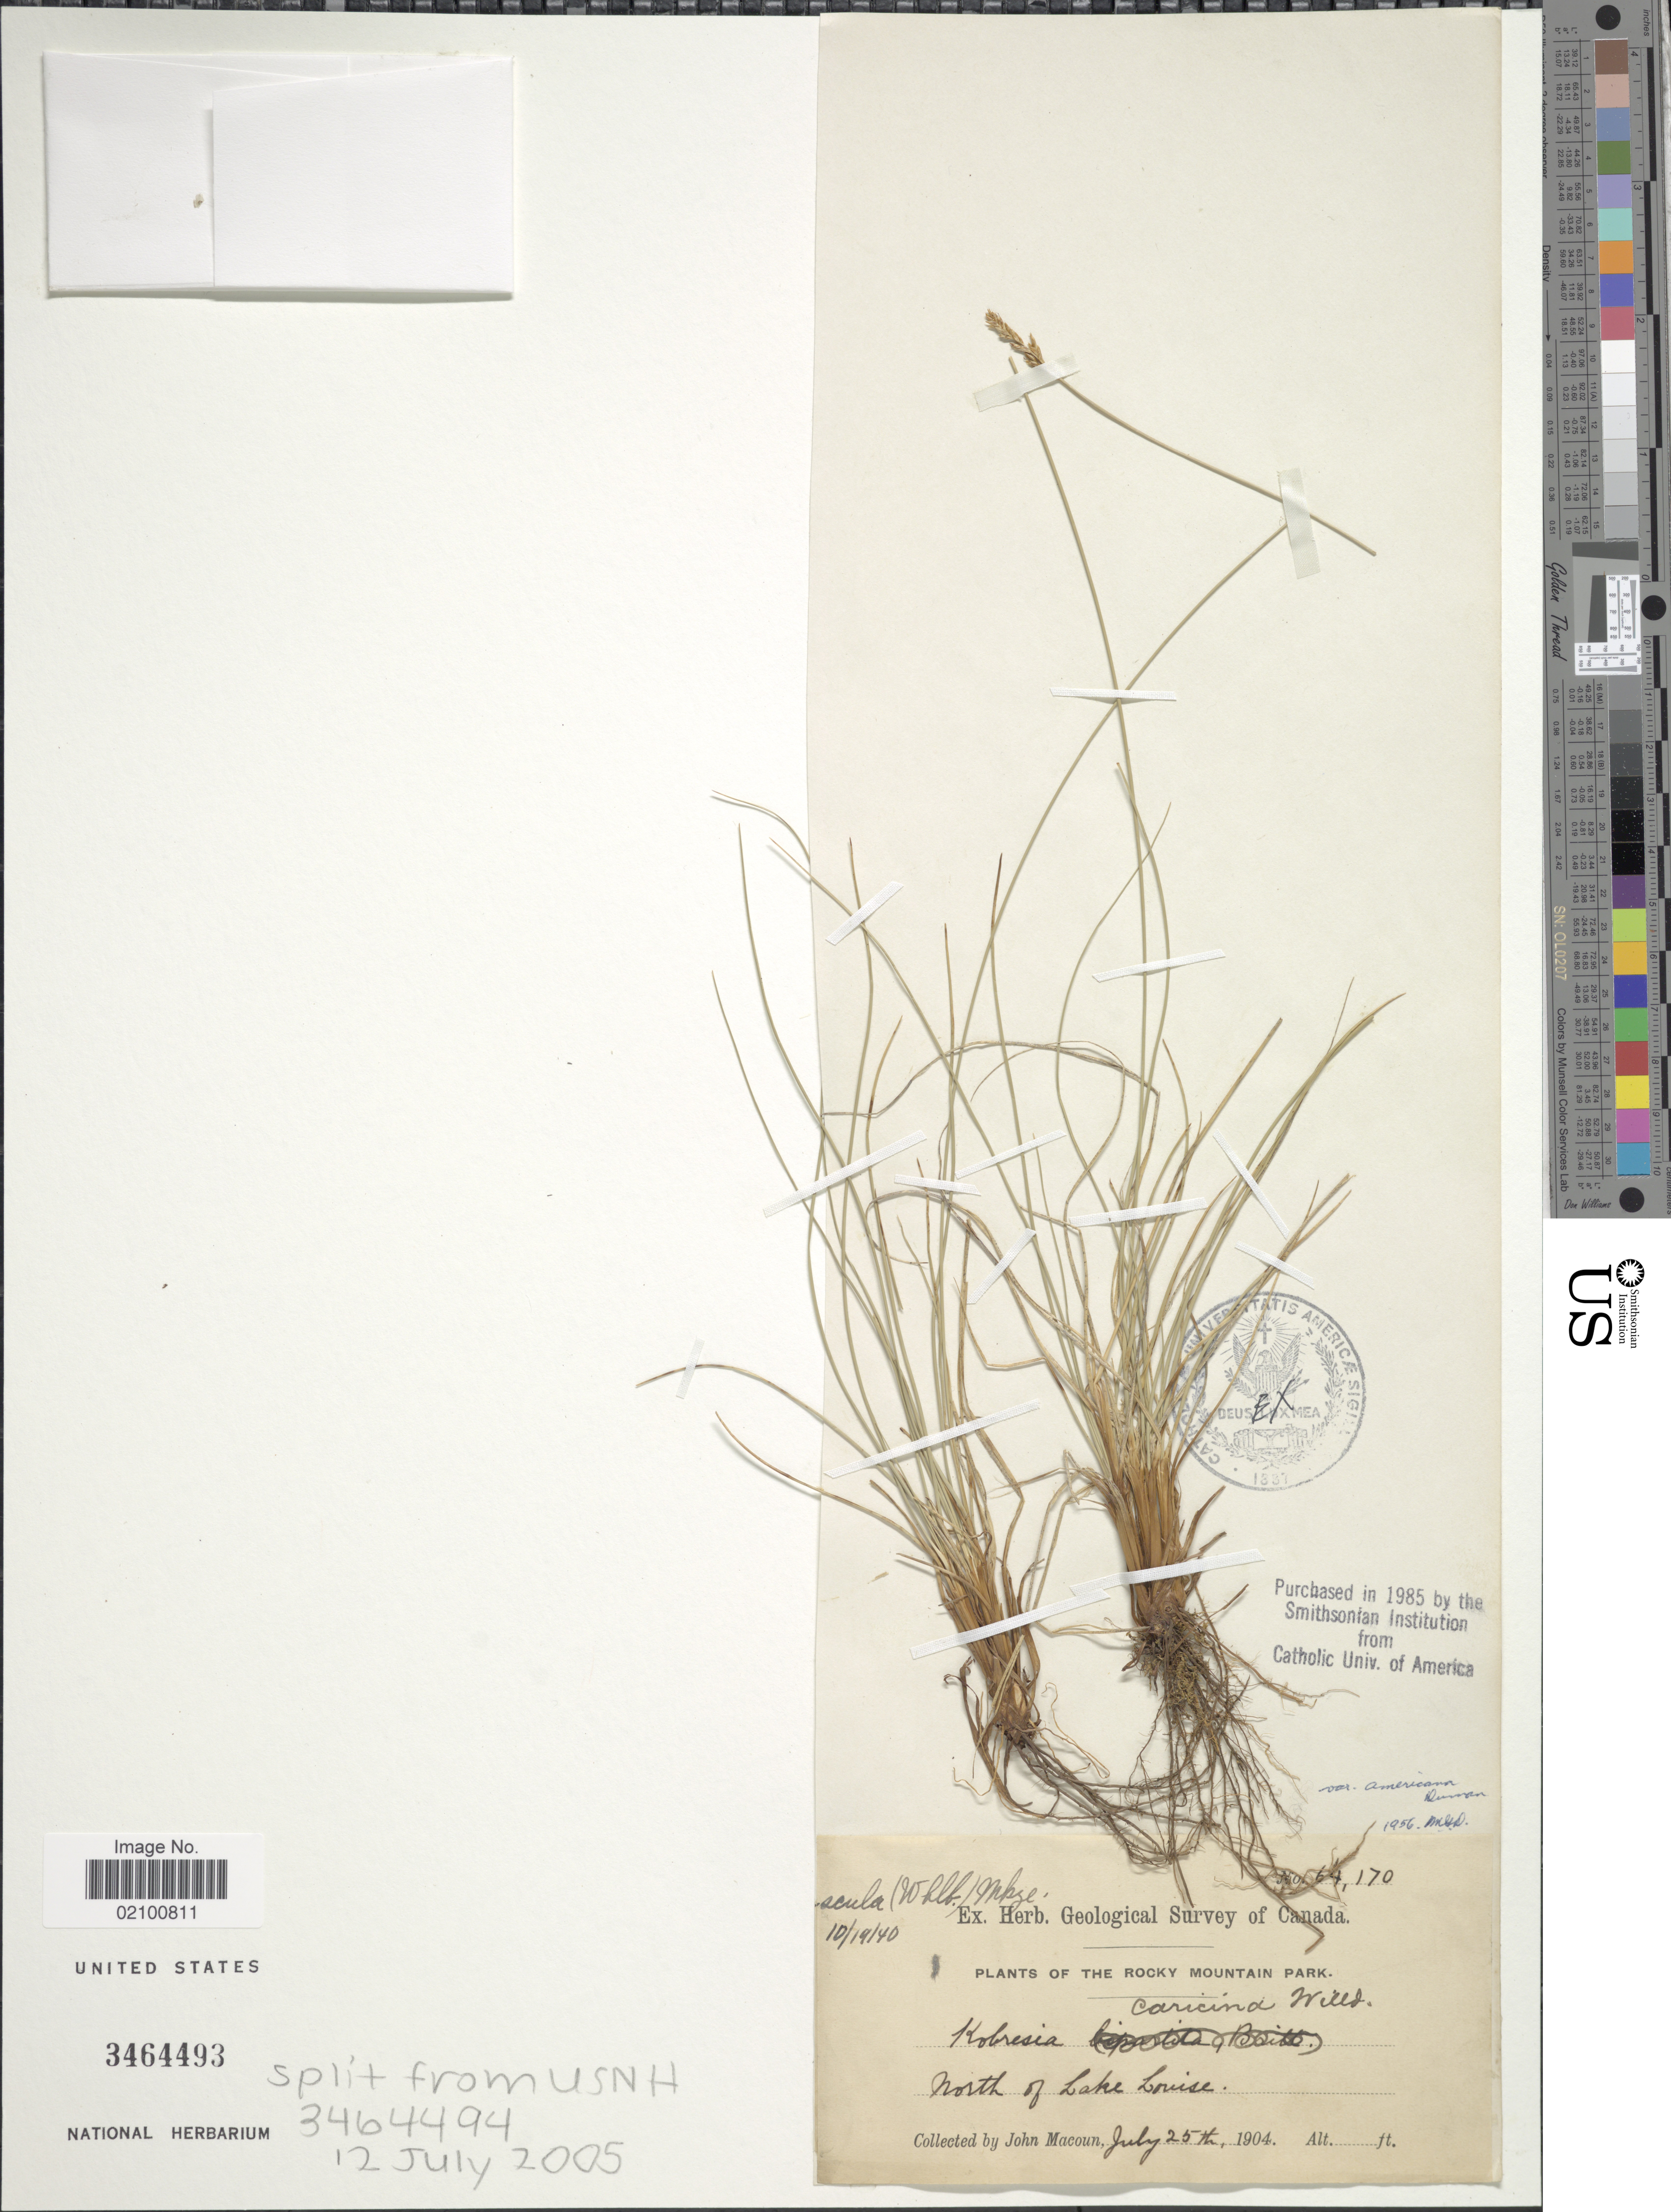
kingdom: Plantae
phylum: Tracheophyta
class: Liliopsida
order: Poales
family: Cyperaceae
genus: Carex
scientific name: Carex simpliciuscula subsp. simpliciuscula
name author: Wahlenb.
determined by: Strong, M. T., (US), Smithsonian Institution - National Museum of Natural History (UNITED STATES)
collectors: J. Macoun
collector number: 64170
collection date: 1904-07-25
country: Canada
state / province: Alberta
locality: Rocky Mountain Park, North of Lake Louise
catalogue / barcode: US 3464493